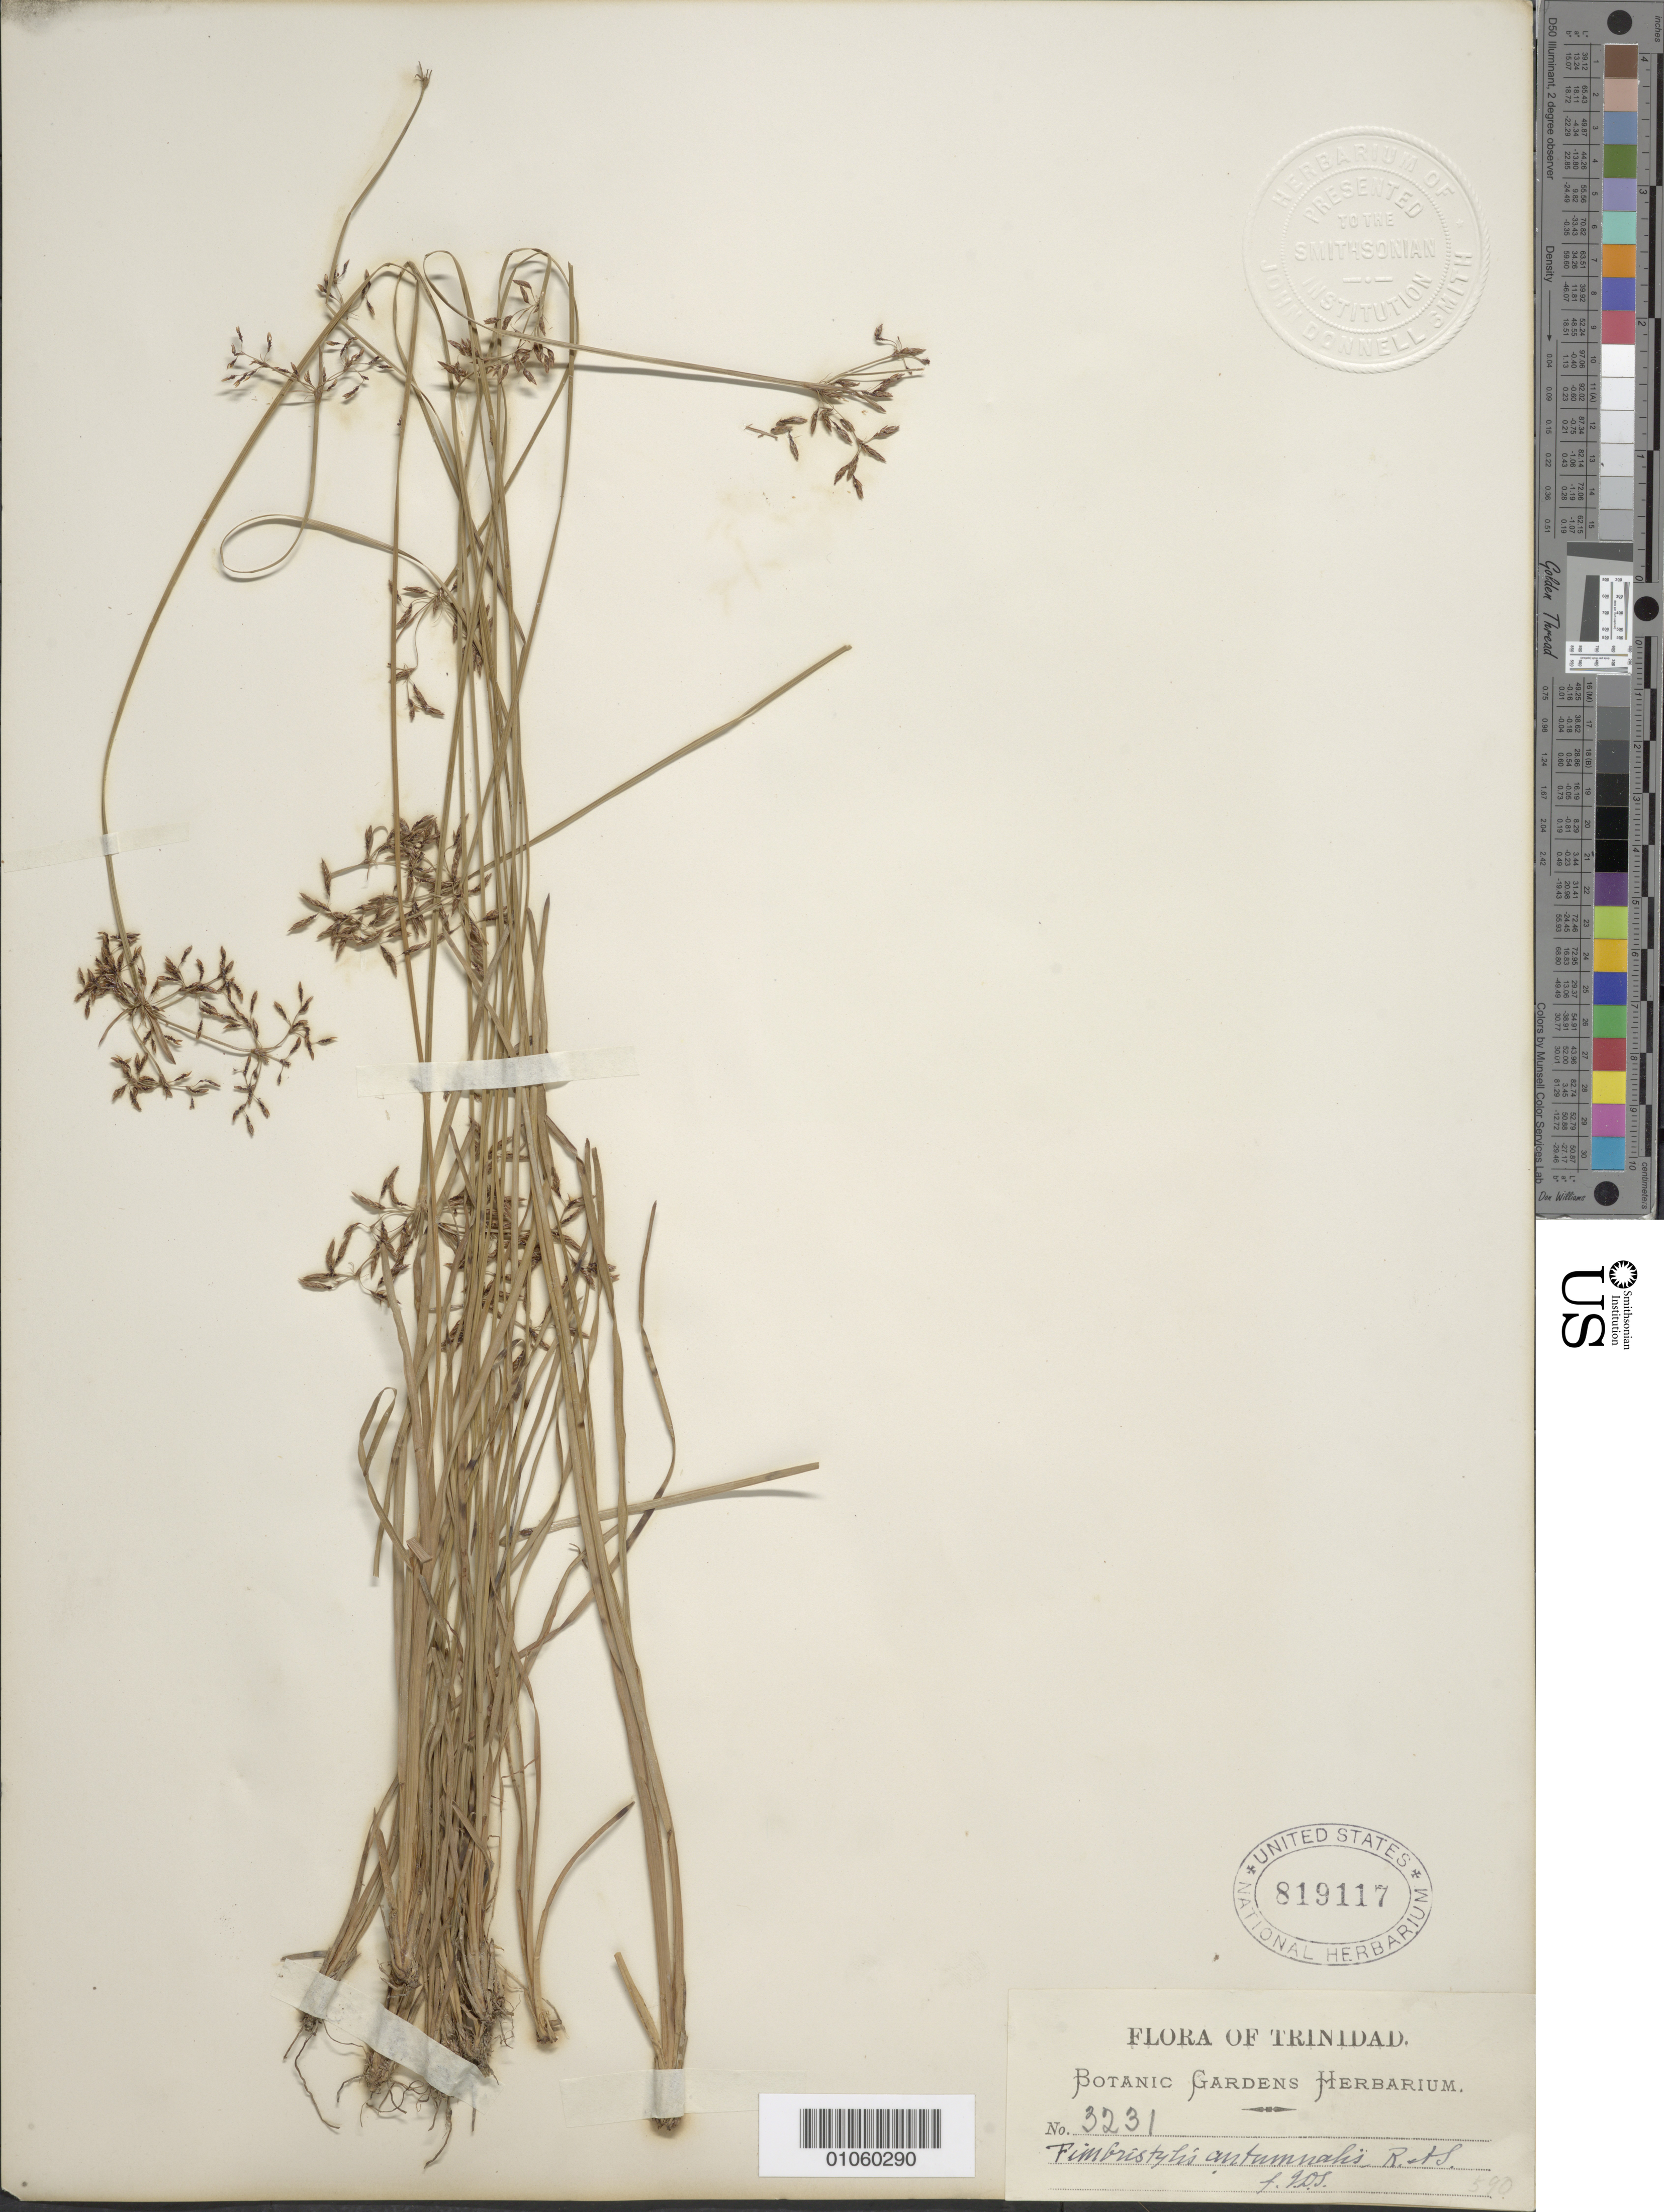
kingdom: Plantae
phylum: Tracheophyta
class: Liliopsida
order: Poales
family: Cyperaceae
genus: Fimbristylis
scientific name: Fimbristylis autumnalis (L.) Roem. & Schult.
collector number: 3231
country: Trinidad and Tobago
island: Trinidad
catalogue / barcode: US 819117